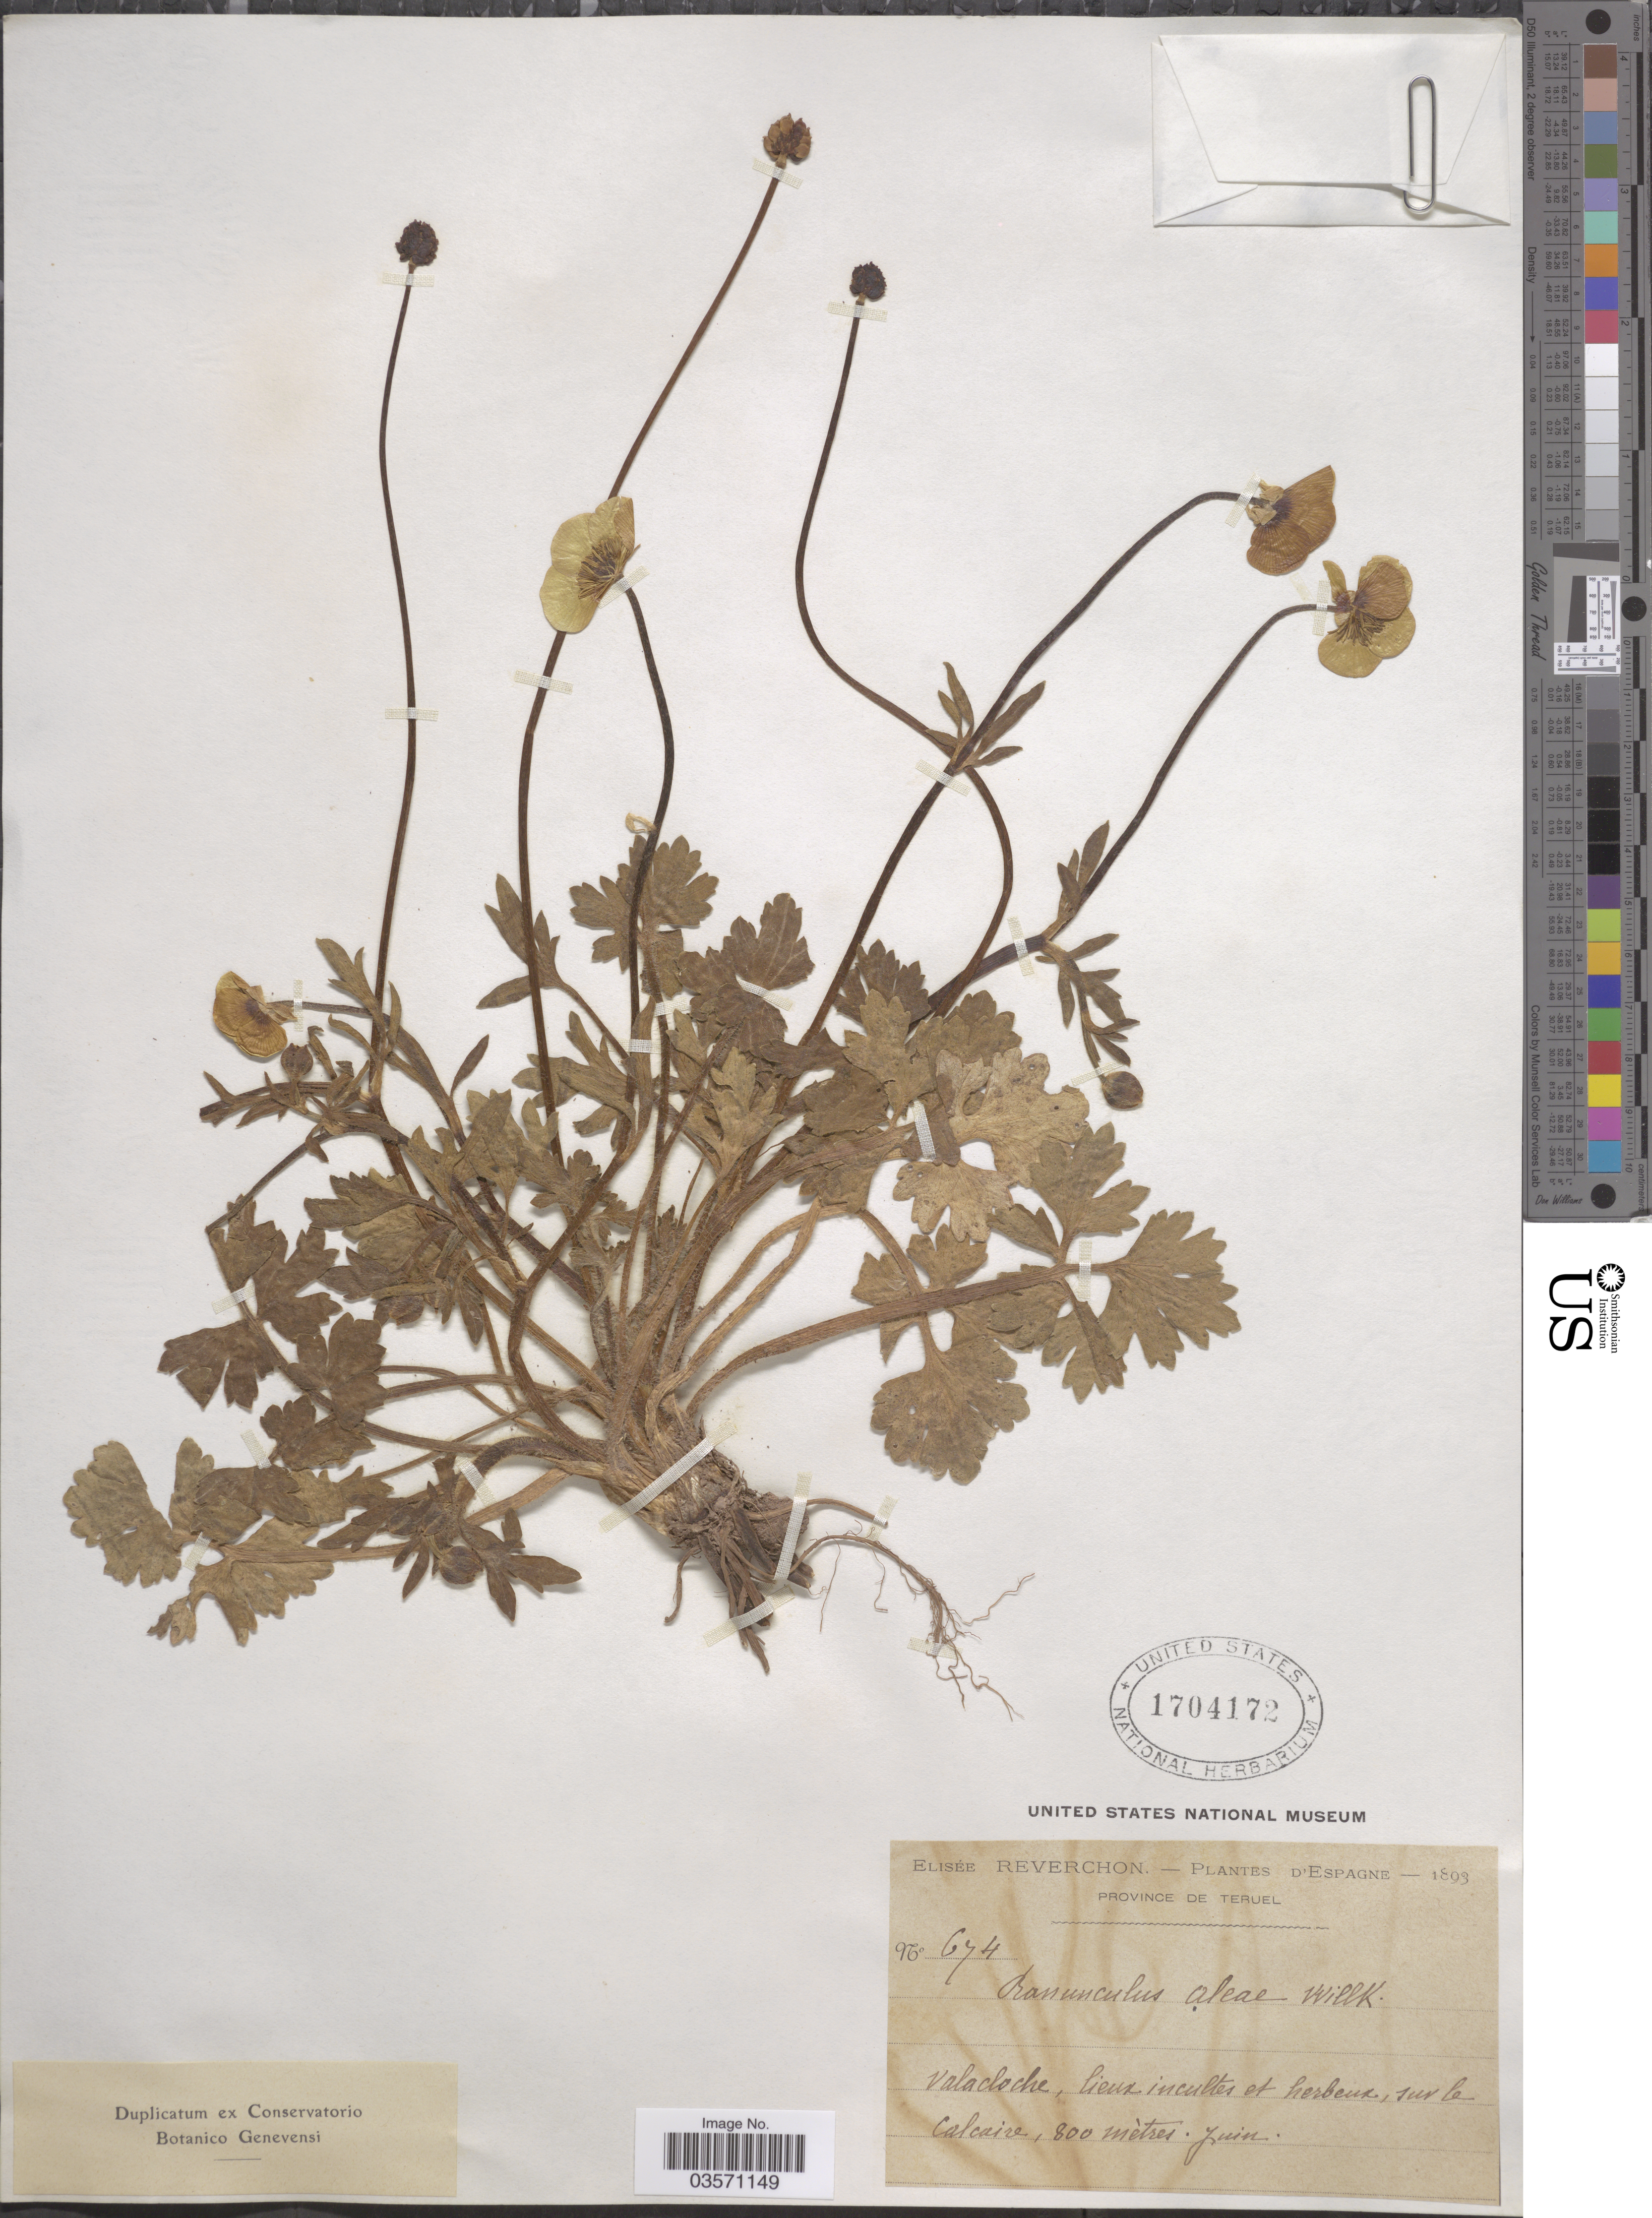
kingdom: Plantae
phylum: Tracheophyta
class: Magnoliopsida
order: Ranunculales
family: Ranunculaceae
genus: Ranunculus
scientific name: Ranunculus aleae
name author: Willk.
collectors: E. Reverchon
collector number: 674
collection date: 1893-06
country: Spain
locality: Espagne. Province de Teruel. Valacloche, lieux incultes et herbeux, sur le calcaire.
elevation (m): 800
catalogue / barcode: US 1704172